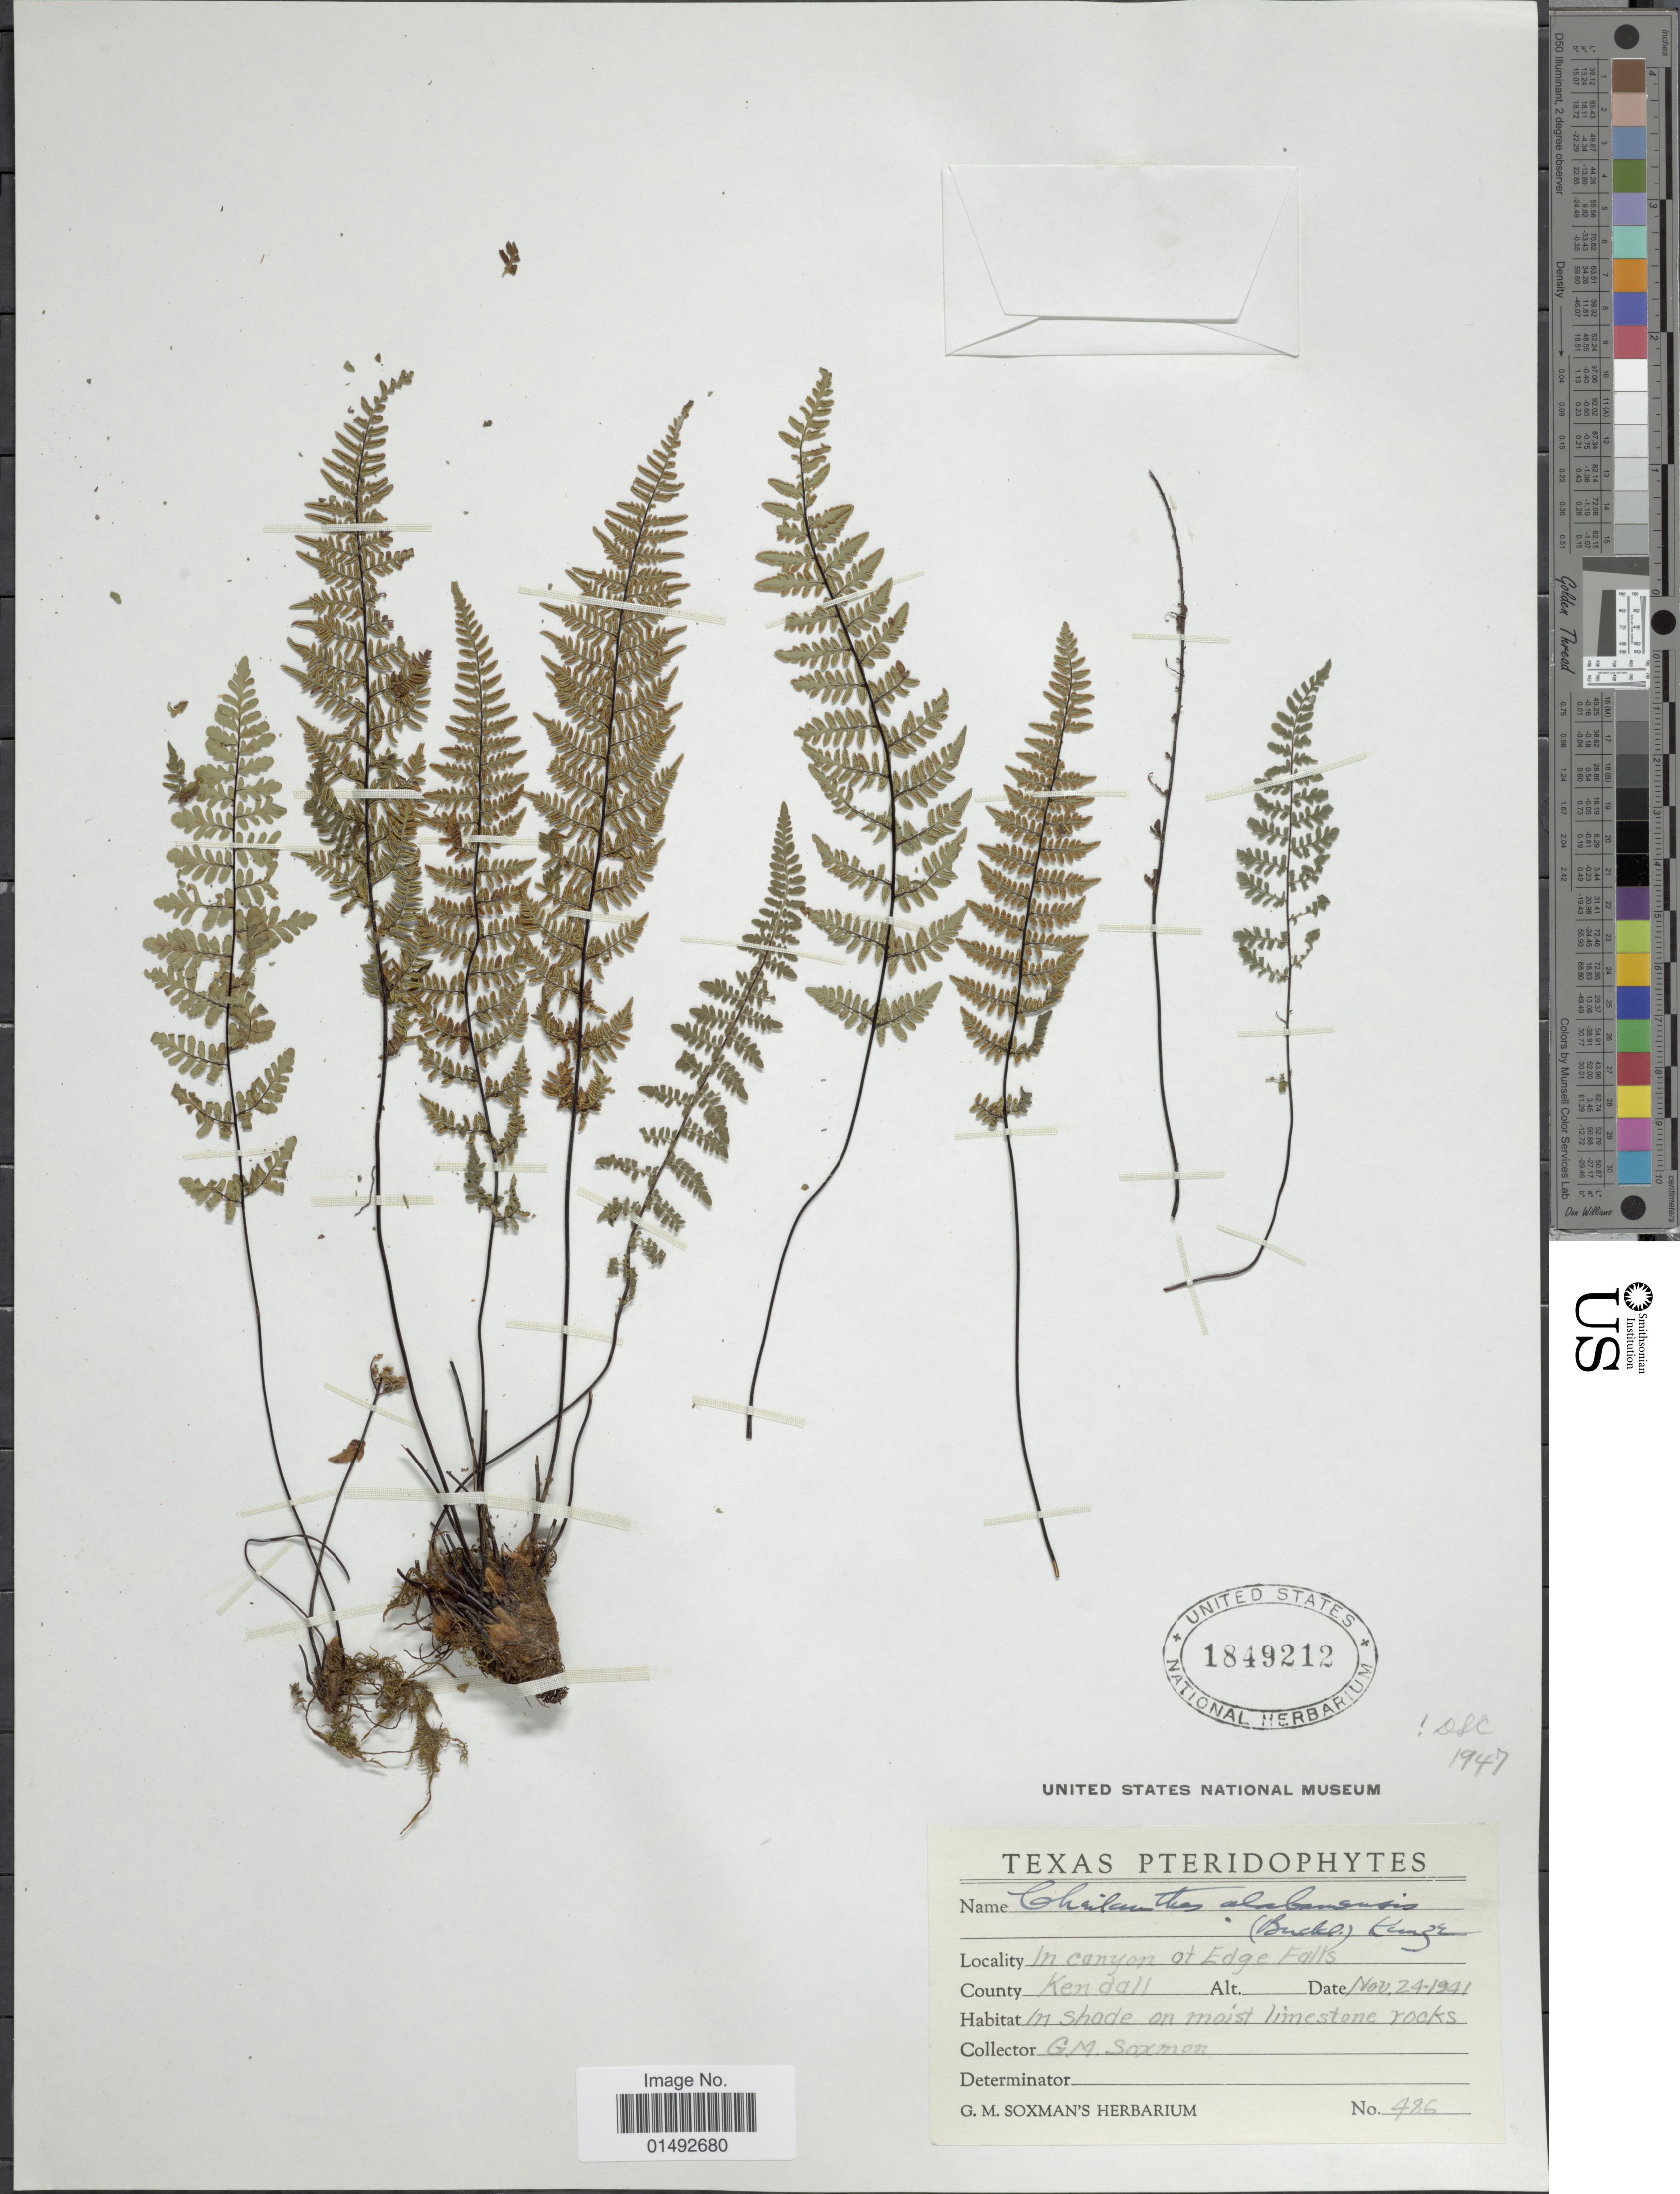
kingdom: Plantae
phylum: Tracheophyta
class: Polypodiopsida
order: Polypodiales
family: Pteridaceae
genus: Myriopteris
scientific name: Myriopteris alabamensis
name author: (Buckley) Grusz & Windham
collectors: G. Soxman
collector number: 486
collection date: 1941-11-24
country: United States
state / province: Texas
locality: In canyon at Edge Falls, County Kendall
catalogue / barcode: US 1849212